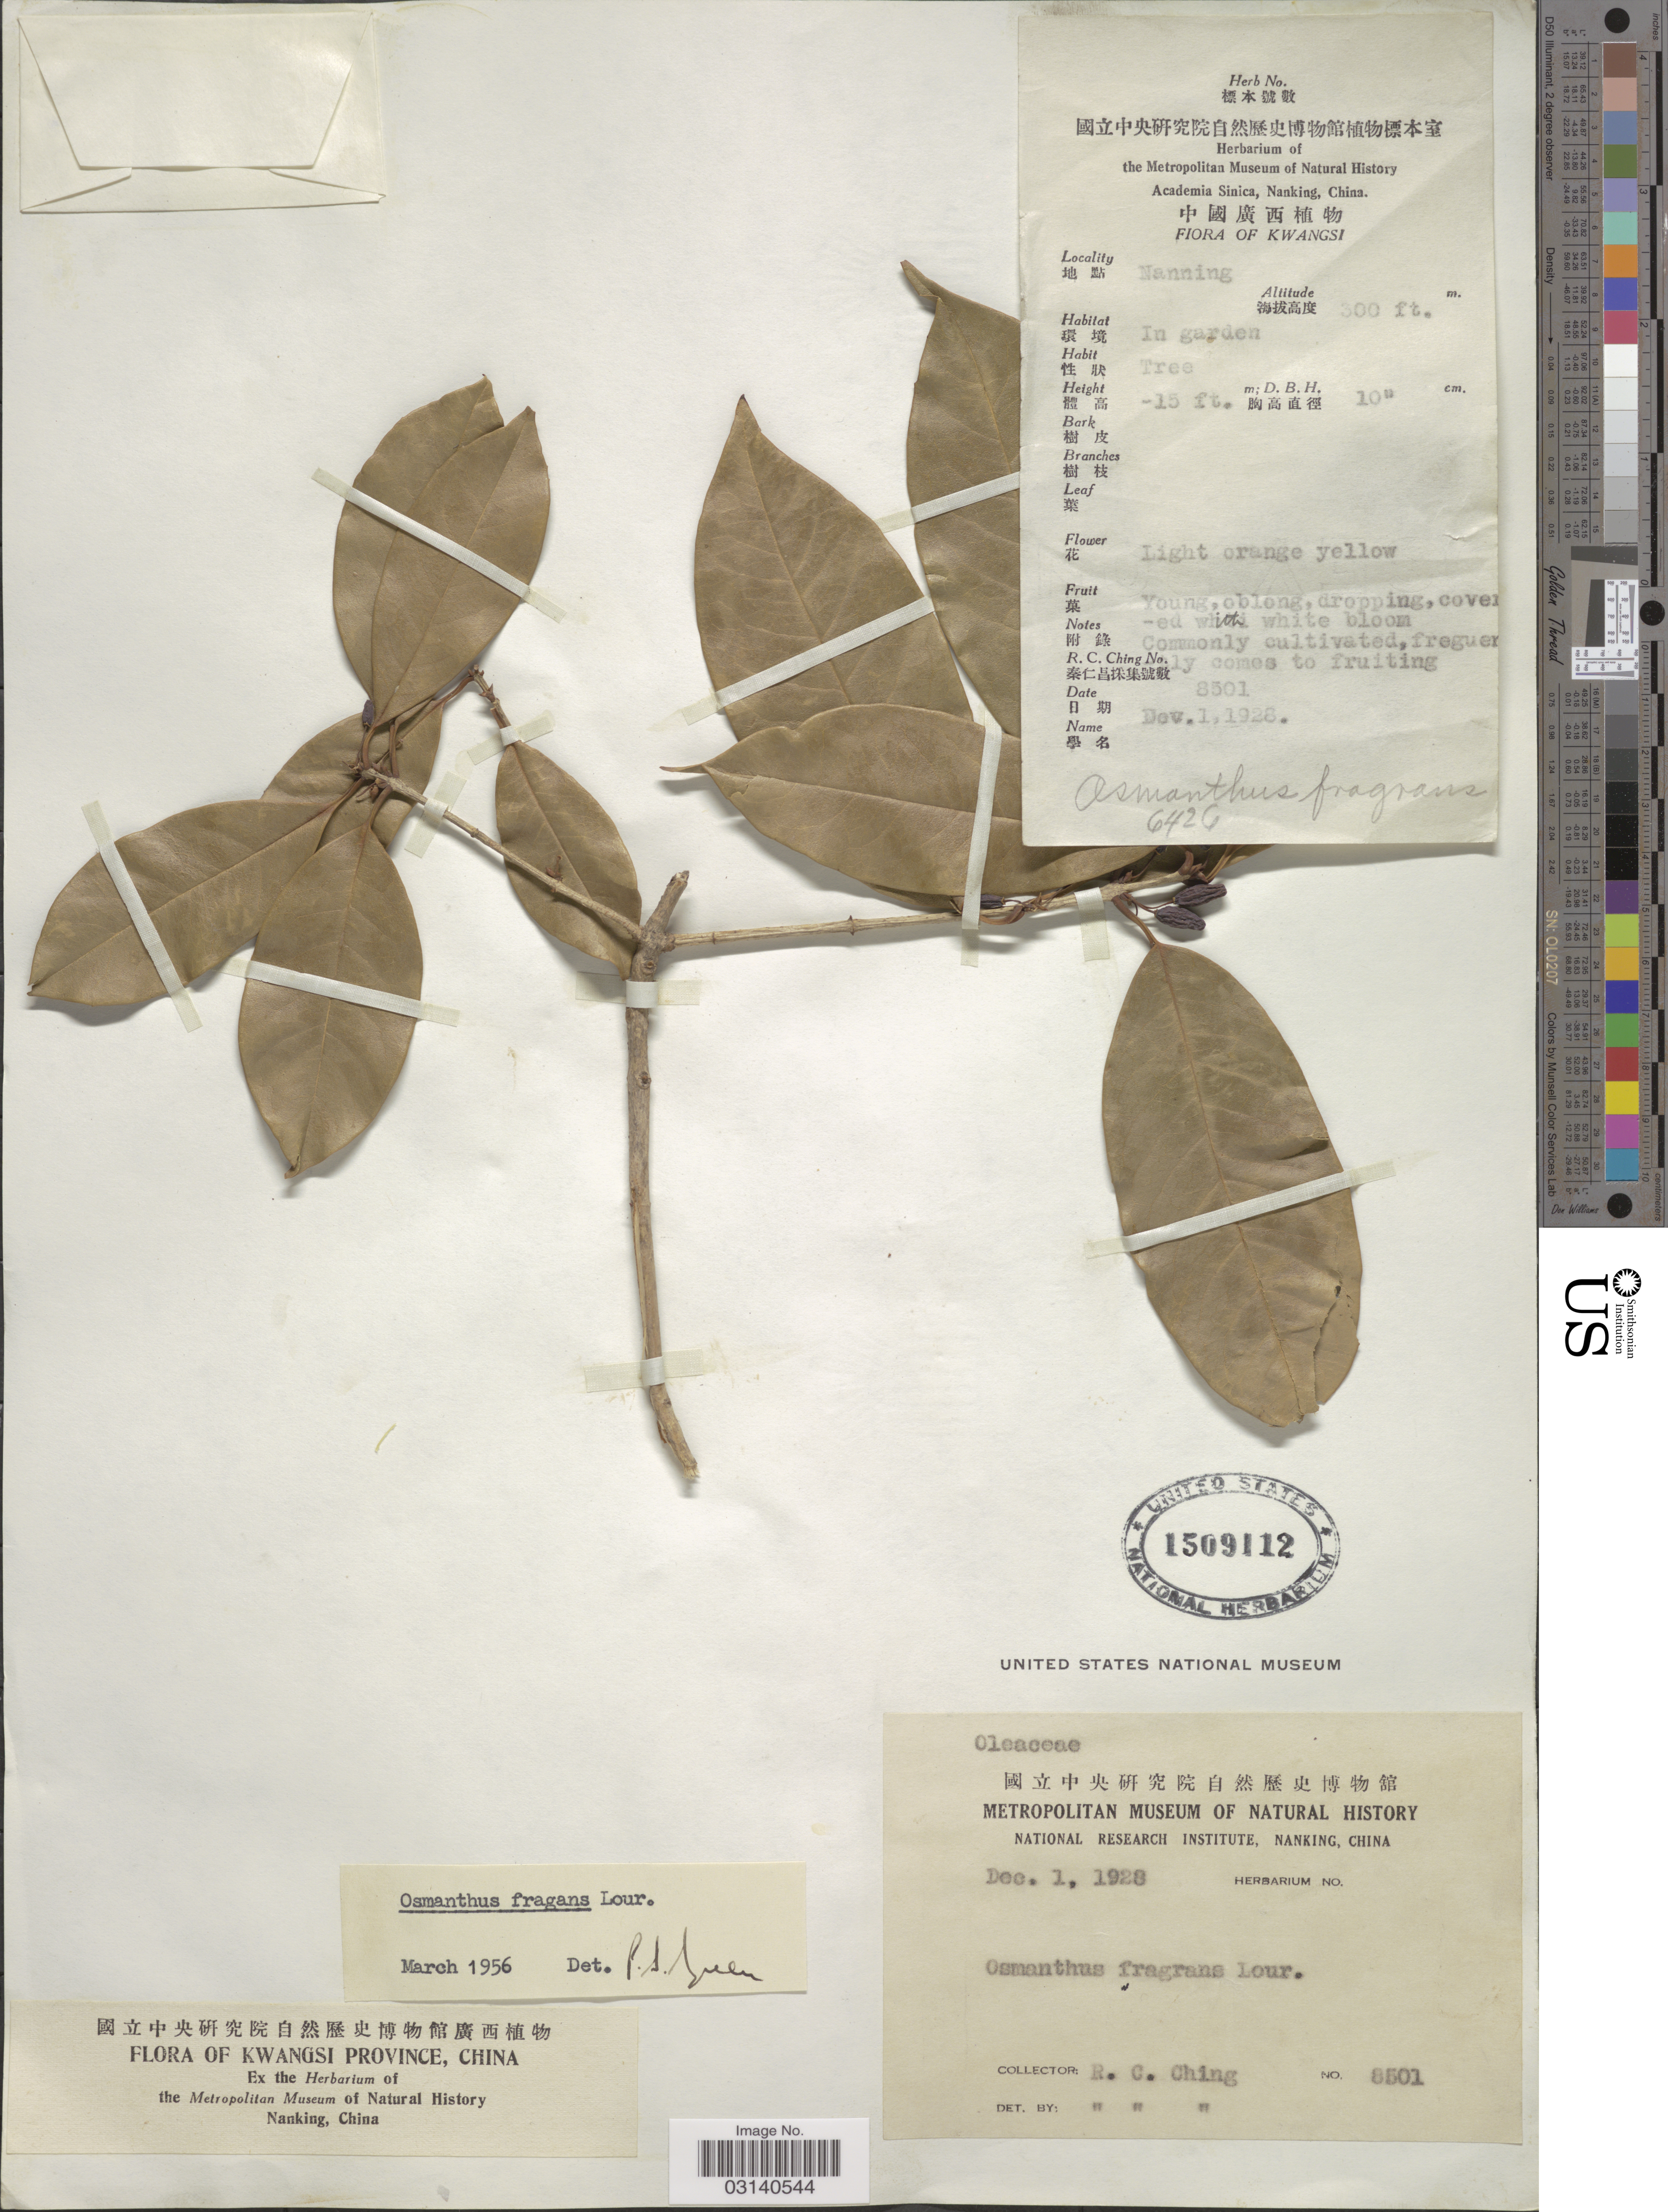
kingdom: Plantae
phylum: Tracheophyta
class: Magnoliopsida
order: Lamiales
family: Oleaceae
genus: Osmanthus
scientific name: Osmanthus fragrans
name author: Lour.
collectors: R. C. Ching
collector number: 8501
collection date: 1928-12-02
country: China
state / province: Guangxi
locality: Kwangsi Province, Nanning.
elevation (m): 91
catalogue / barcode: US 1509112